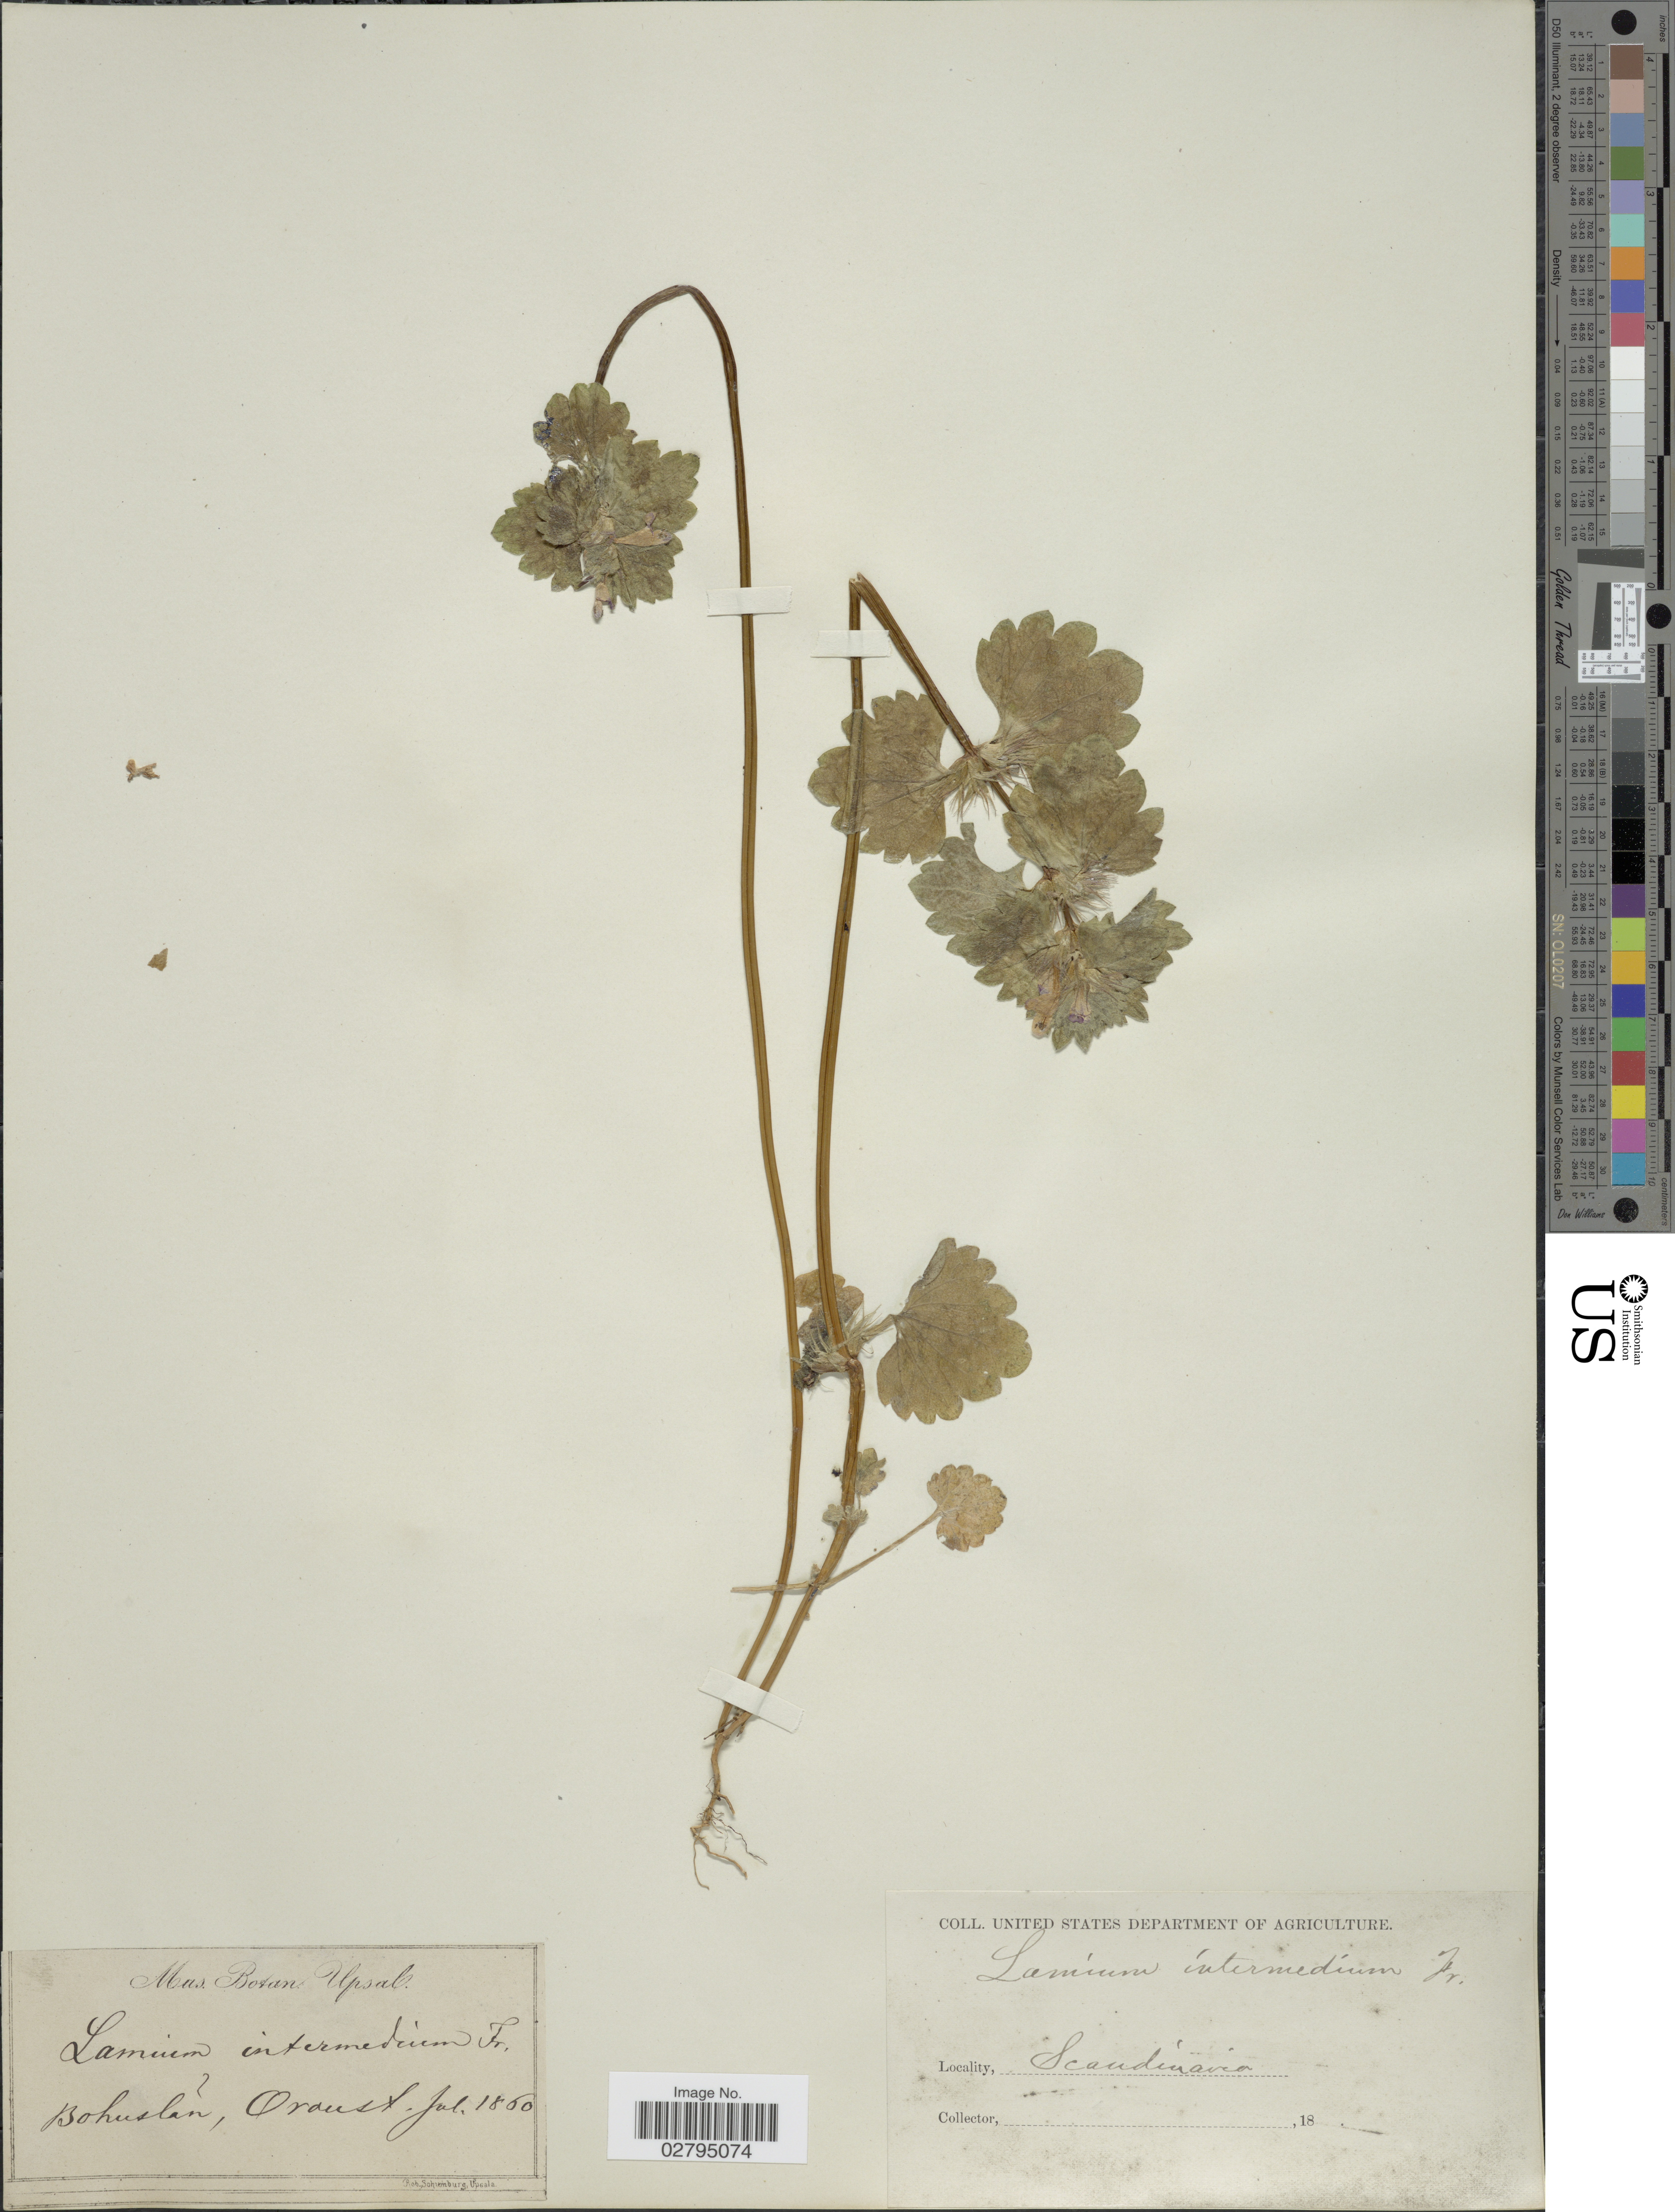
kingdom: Plantae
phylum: Tracheophyta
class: Magnoliopsida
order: Lamiales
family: Lamiaceae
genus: Lamium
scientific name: Lamium confertum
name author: Fr.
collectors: ex Mus. Botan. Upsal.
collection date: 1860-07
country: Sweden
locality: Scandinavia. Bohuslan, Oroust.